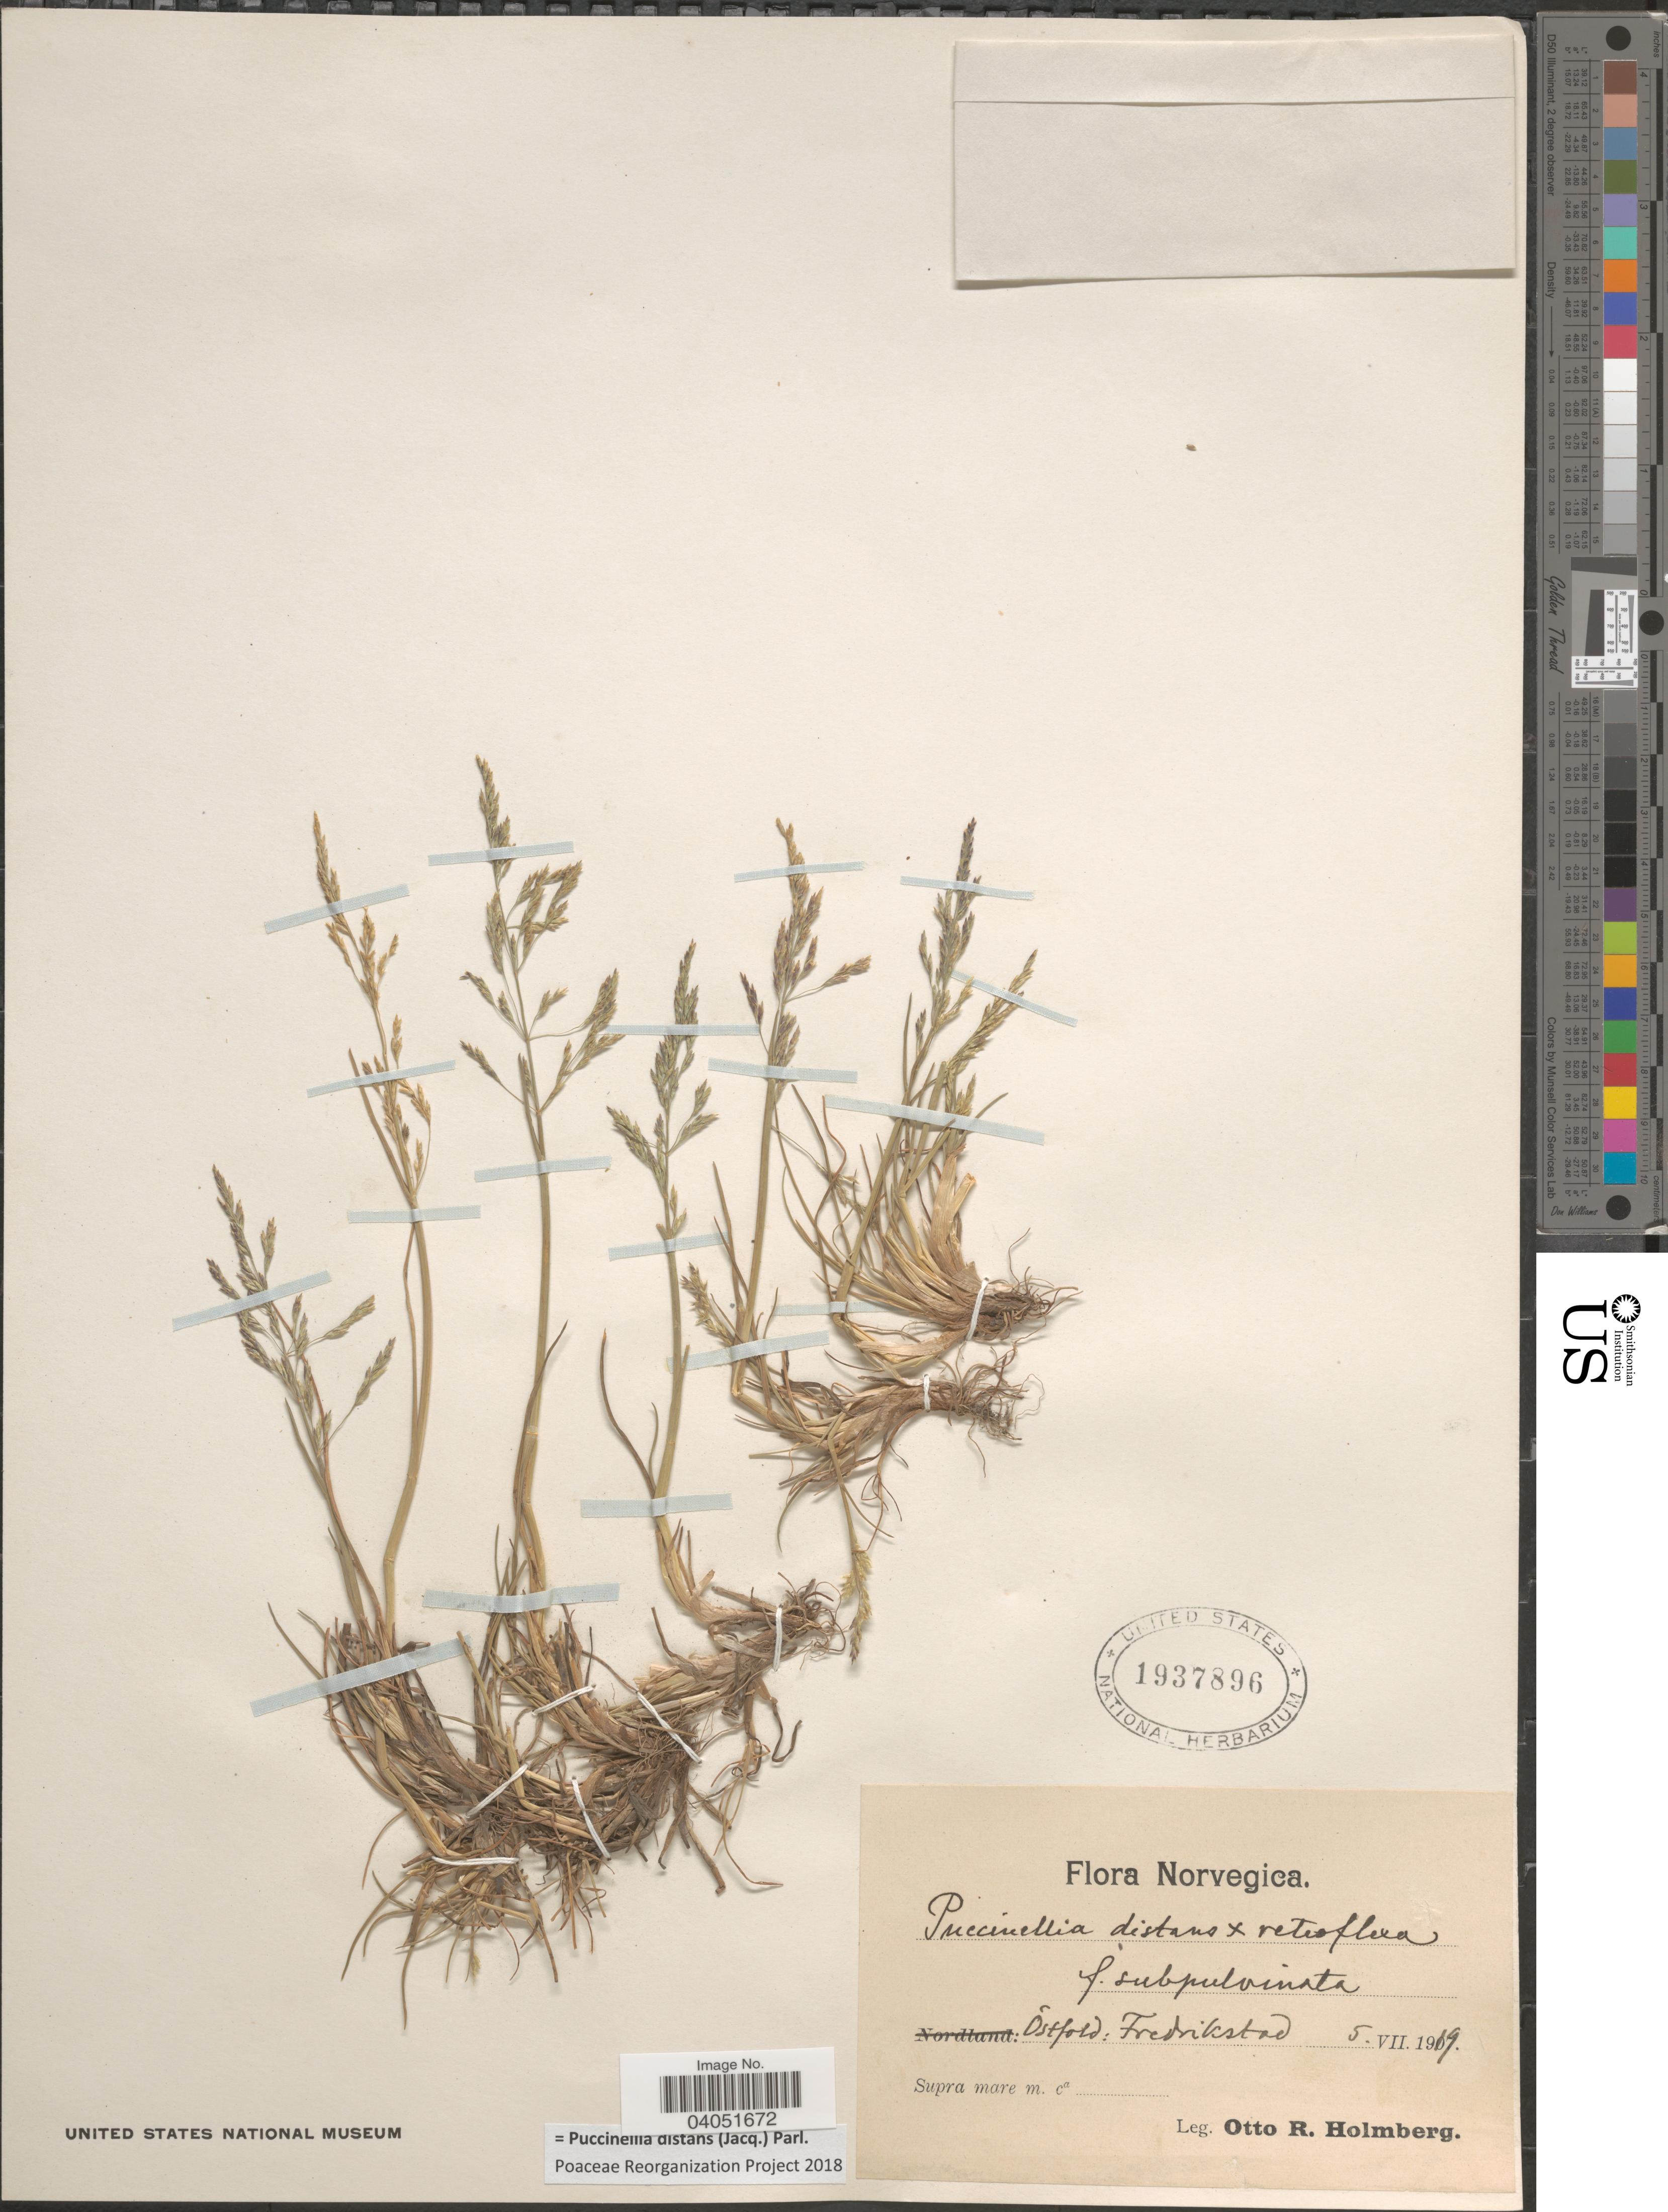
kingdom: Plantae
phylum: Tracheophyta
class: Liliopsida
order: Poales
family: Poaceae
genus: Puccinellia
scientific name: Puccinellia distans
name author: (Jacq.) Parl.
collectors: O. Holmberg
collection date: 1919-07-05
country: Norway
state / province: Ostfold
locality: Norvegica. Fredrikstad.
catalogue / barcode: US 1937896